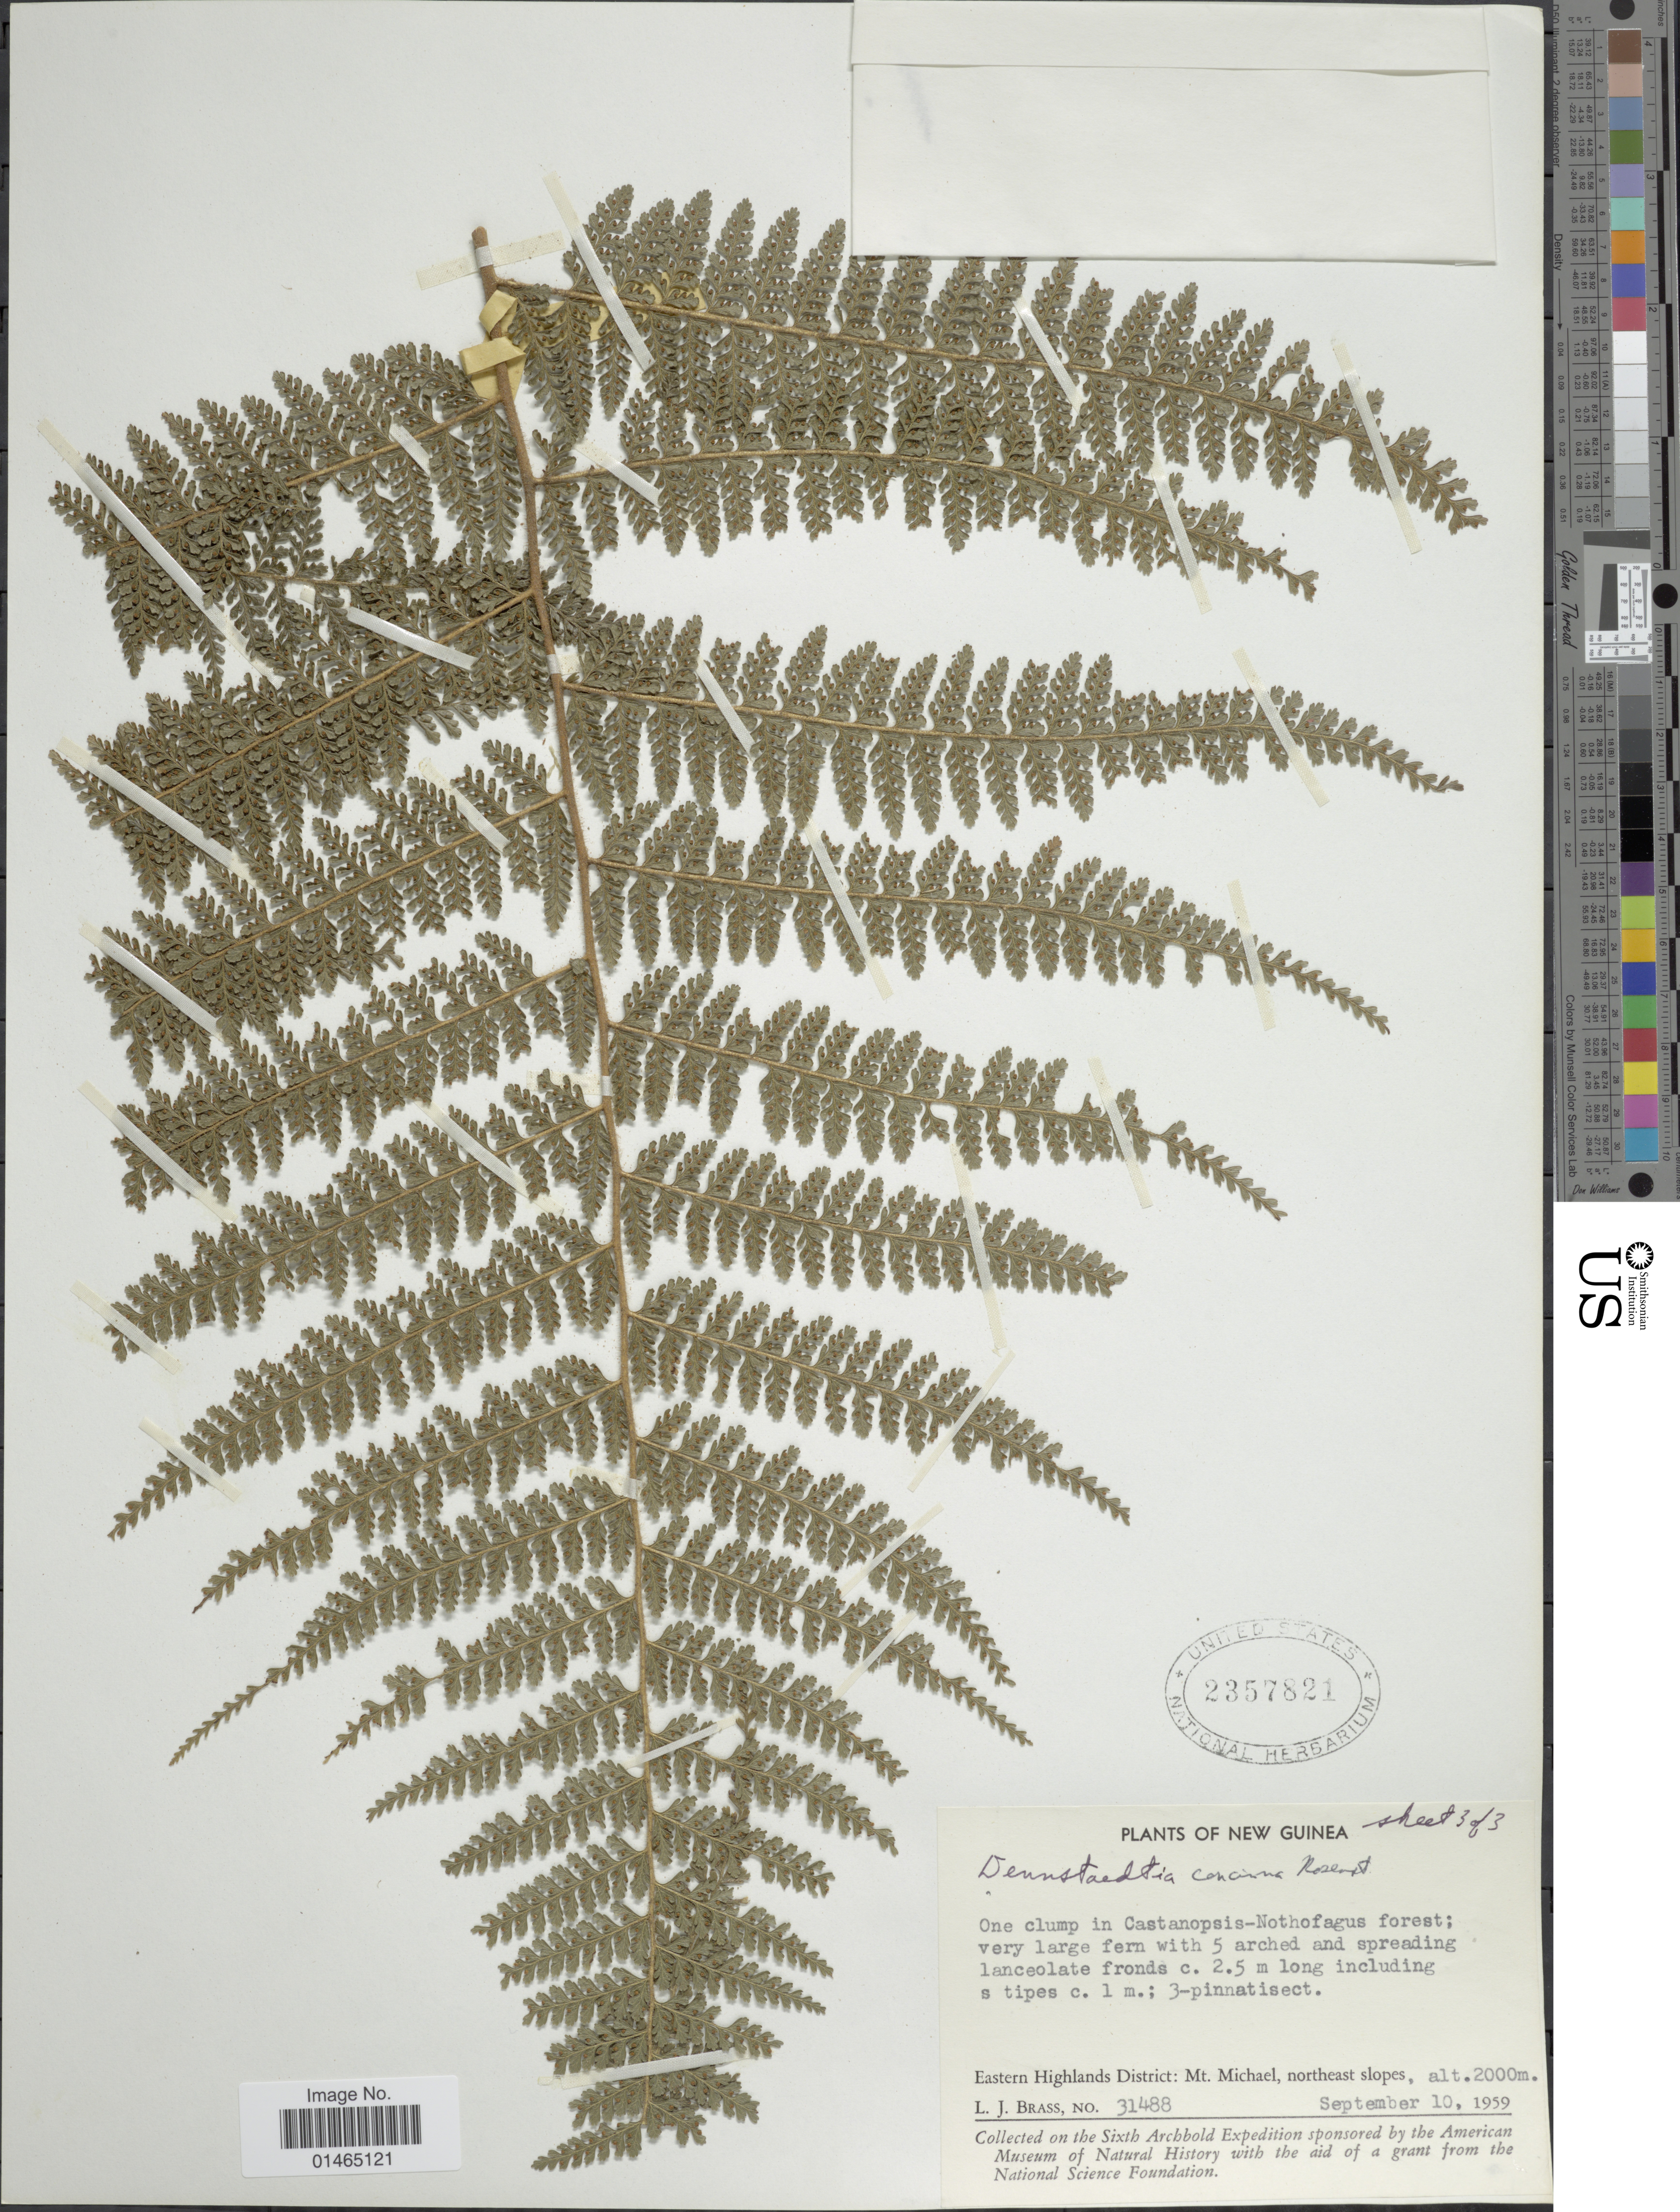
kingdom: Plantae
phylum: Tracheophyta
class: Polypodiopsida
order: Polypodiales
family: Dennstaedtiaceae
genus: Dennstaedtia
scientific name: Dennstaedtia concinna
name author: Rosenst.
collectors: L. J. Brass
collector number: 31488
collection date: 1959-09-10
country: Papua New Guinea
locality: New Guinea. Eastern Highlands District: Mt. Michael, northeast slopes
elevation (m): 2000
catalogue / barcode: US 2357821